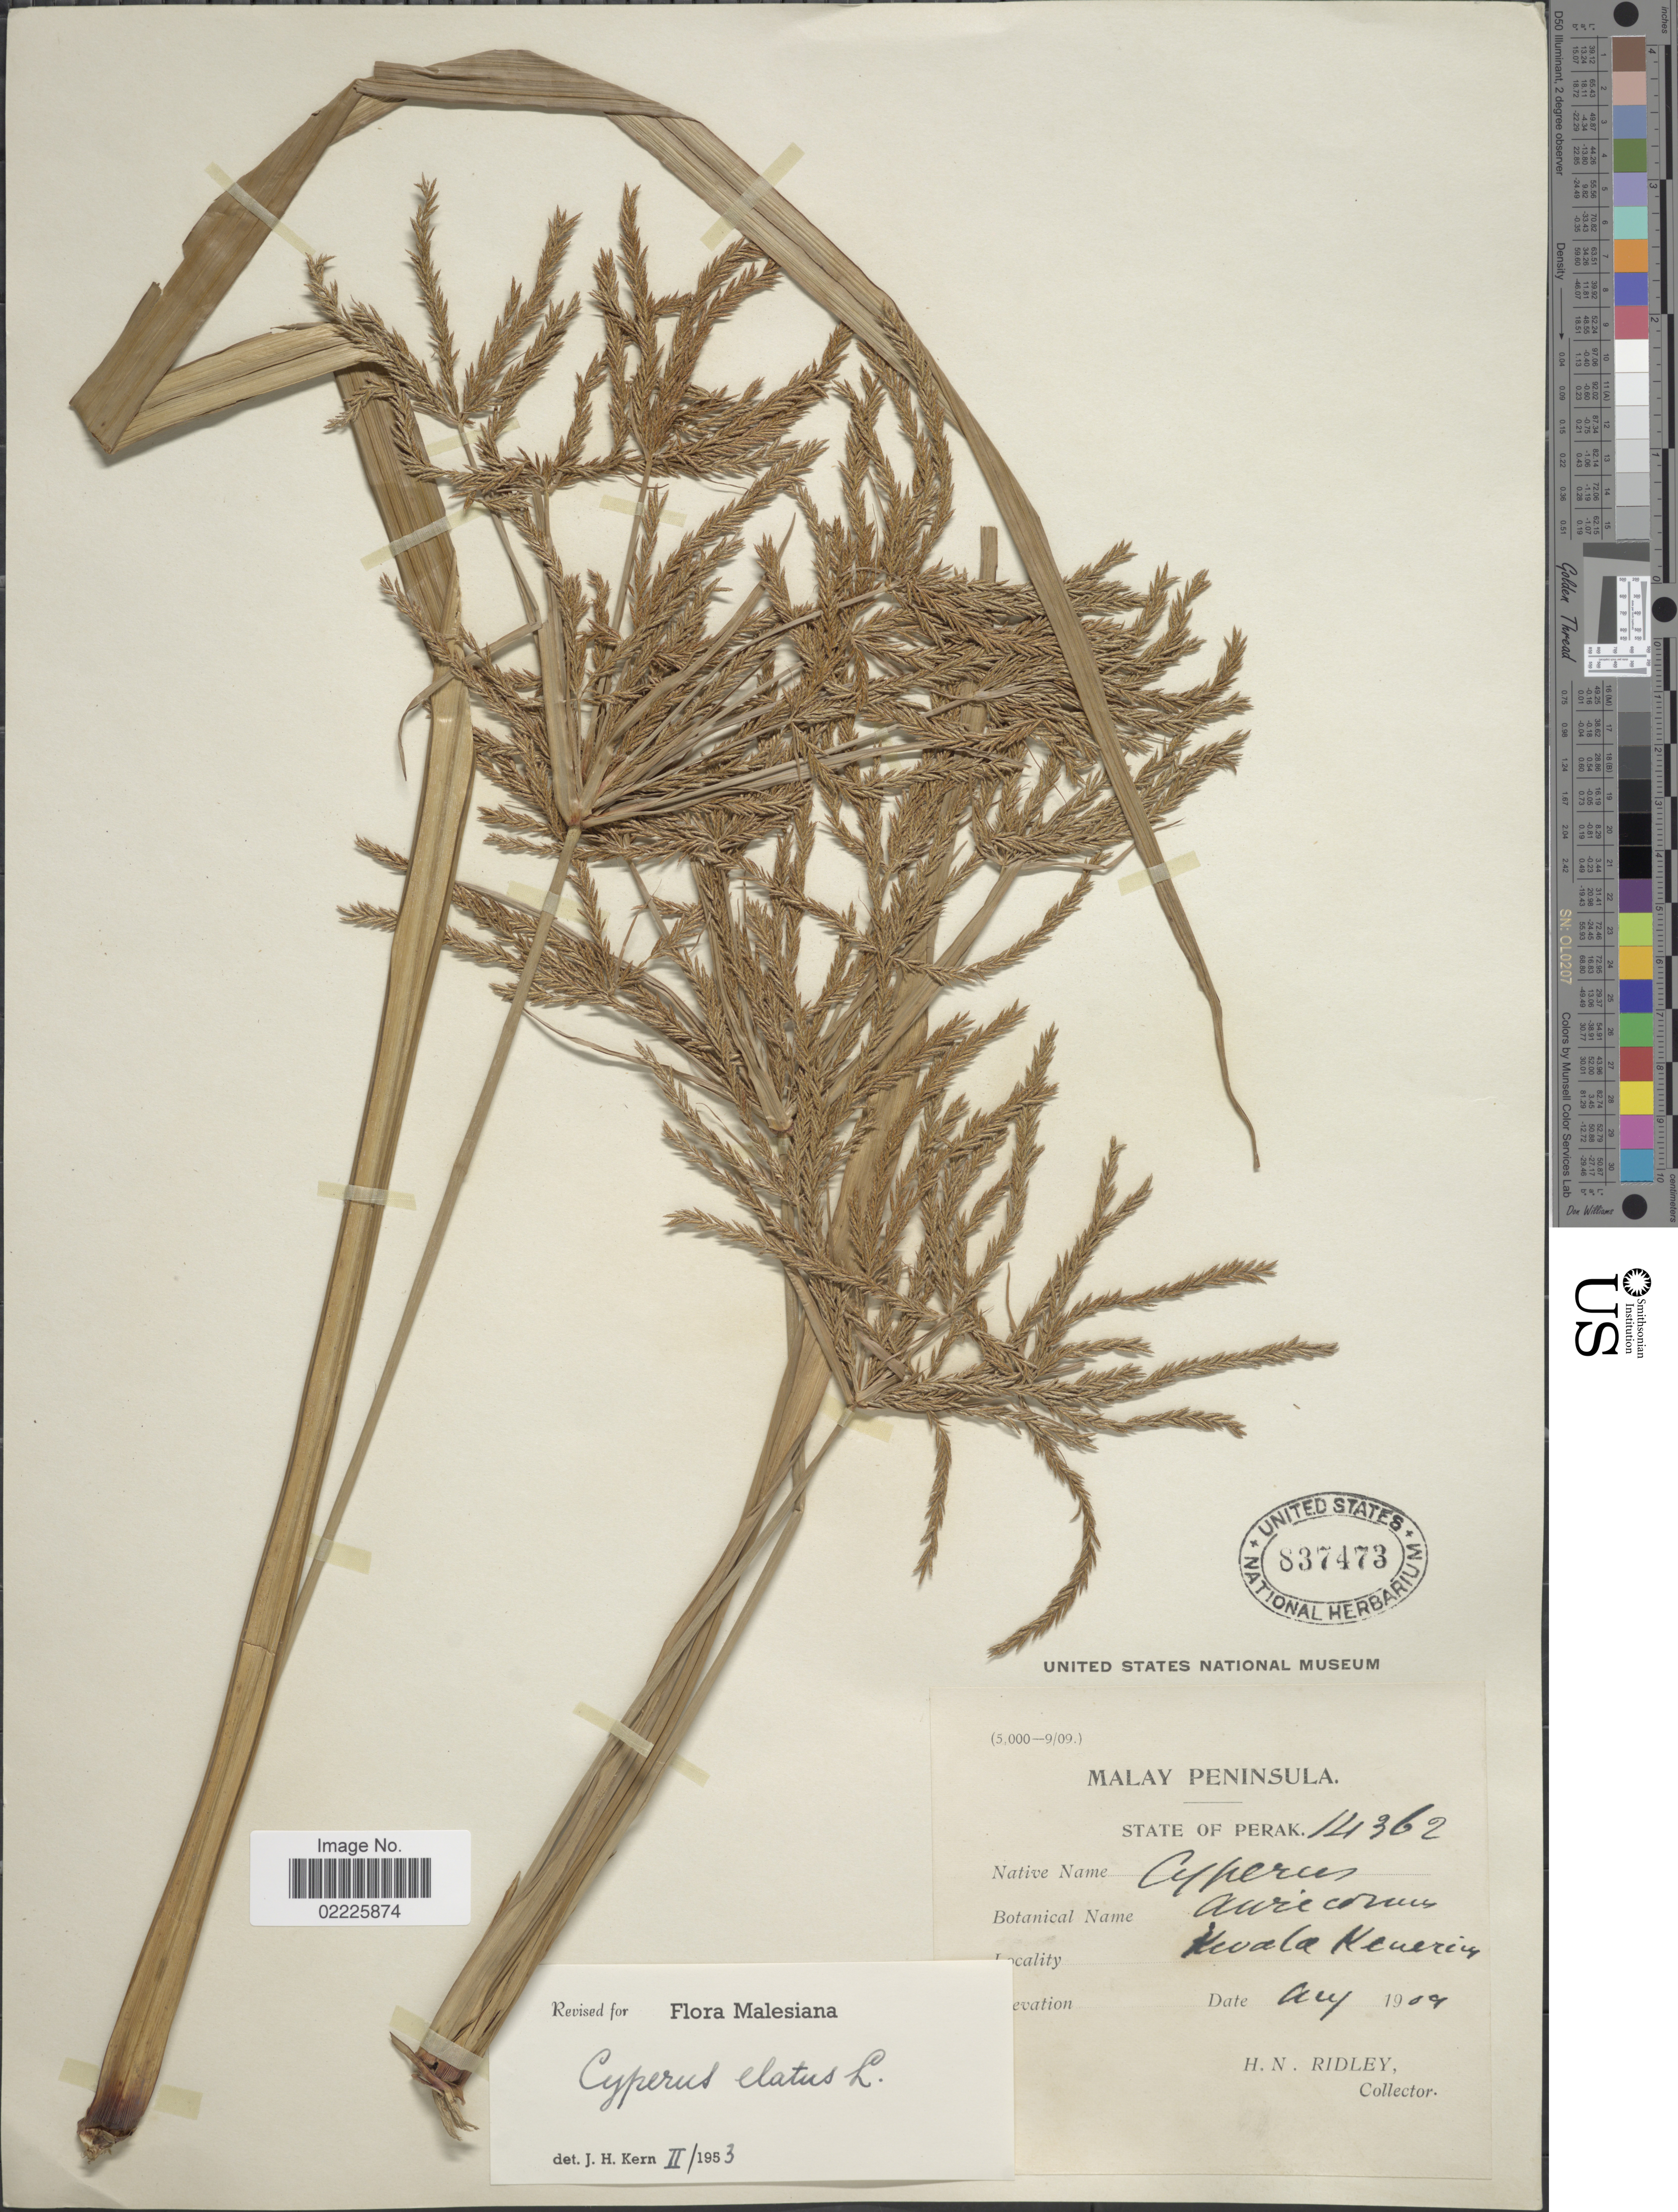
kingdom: Plantae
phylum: Tracheophyta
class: Liliopsida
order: Poales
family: Cyperaceae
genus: Cyperus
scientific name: Cyperus elatus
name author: L.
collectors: H. N. Ridley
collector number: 14362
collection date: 1909-08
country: Malaysia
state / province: Perak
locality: Malay Peninsula, Kevala Kenerinz [interpreted]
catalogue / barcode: US 837473